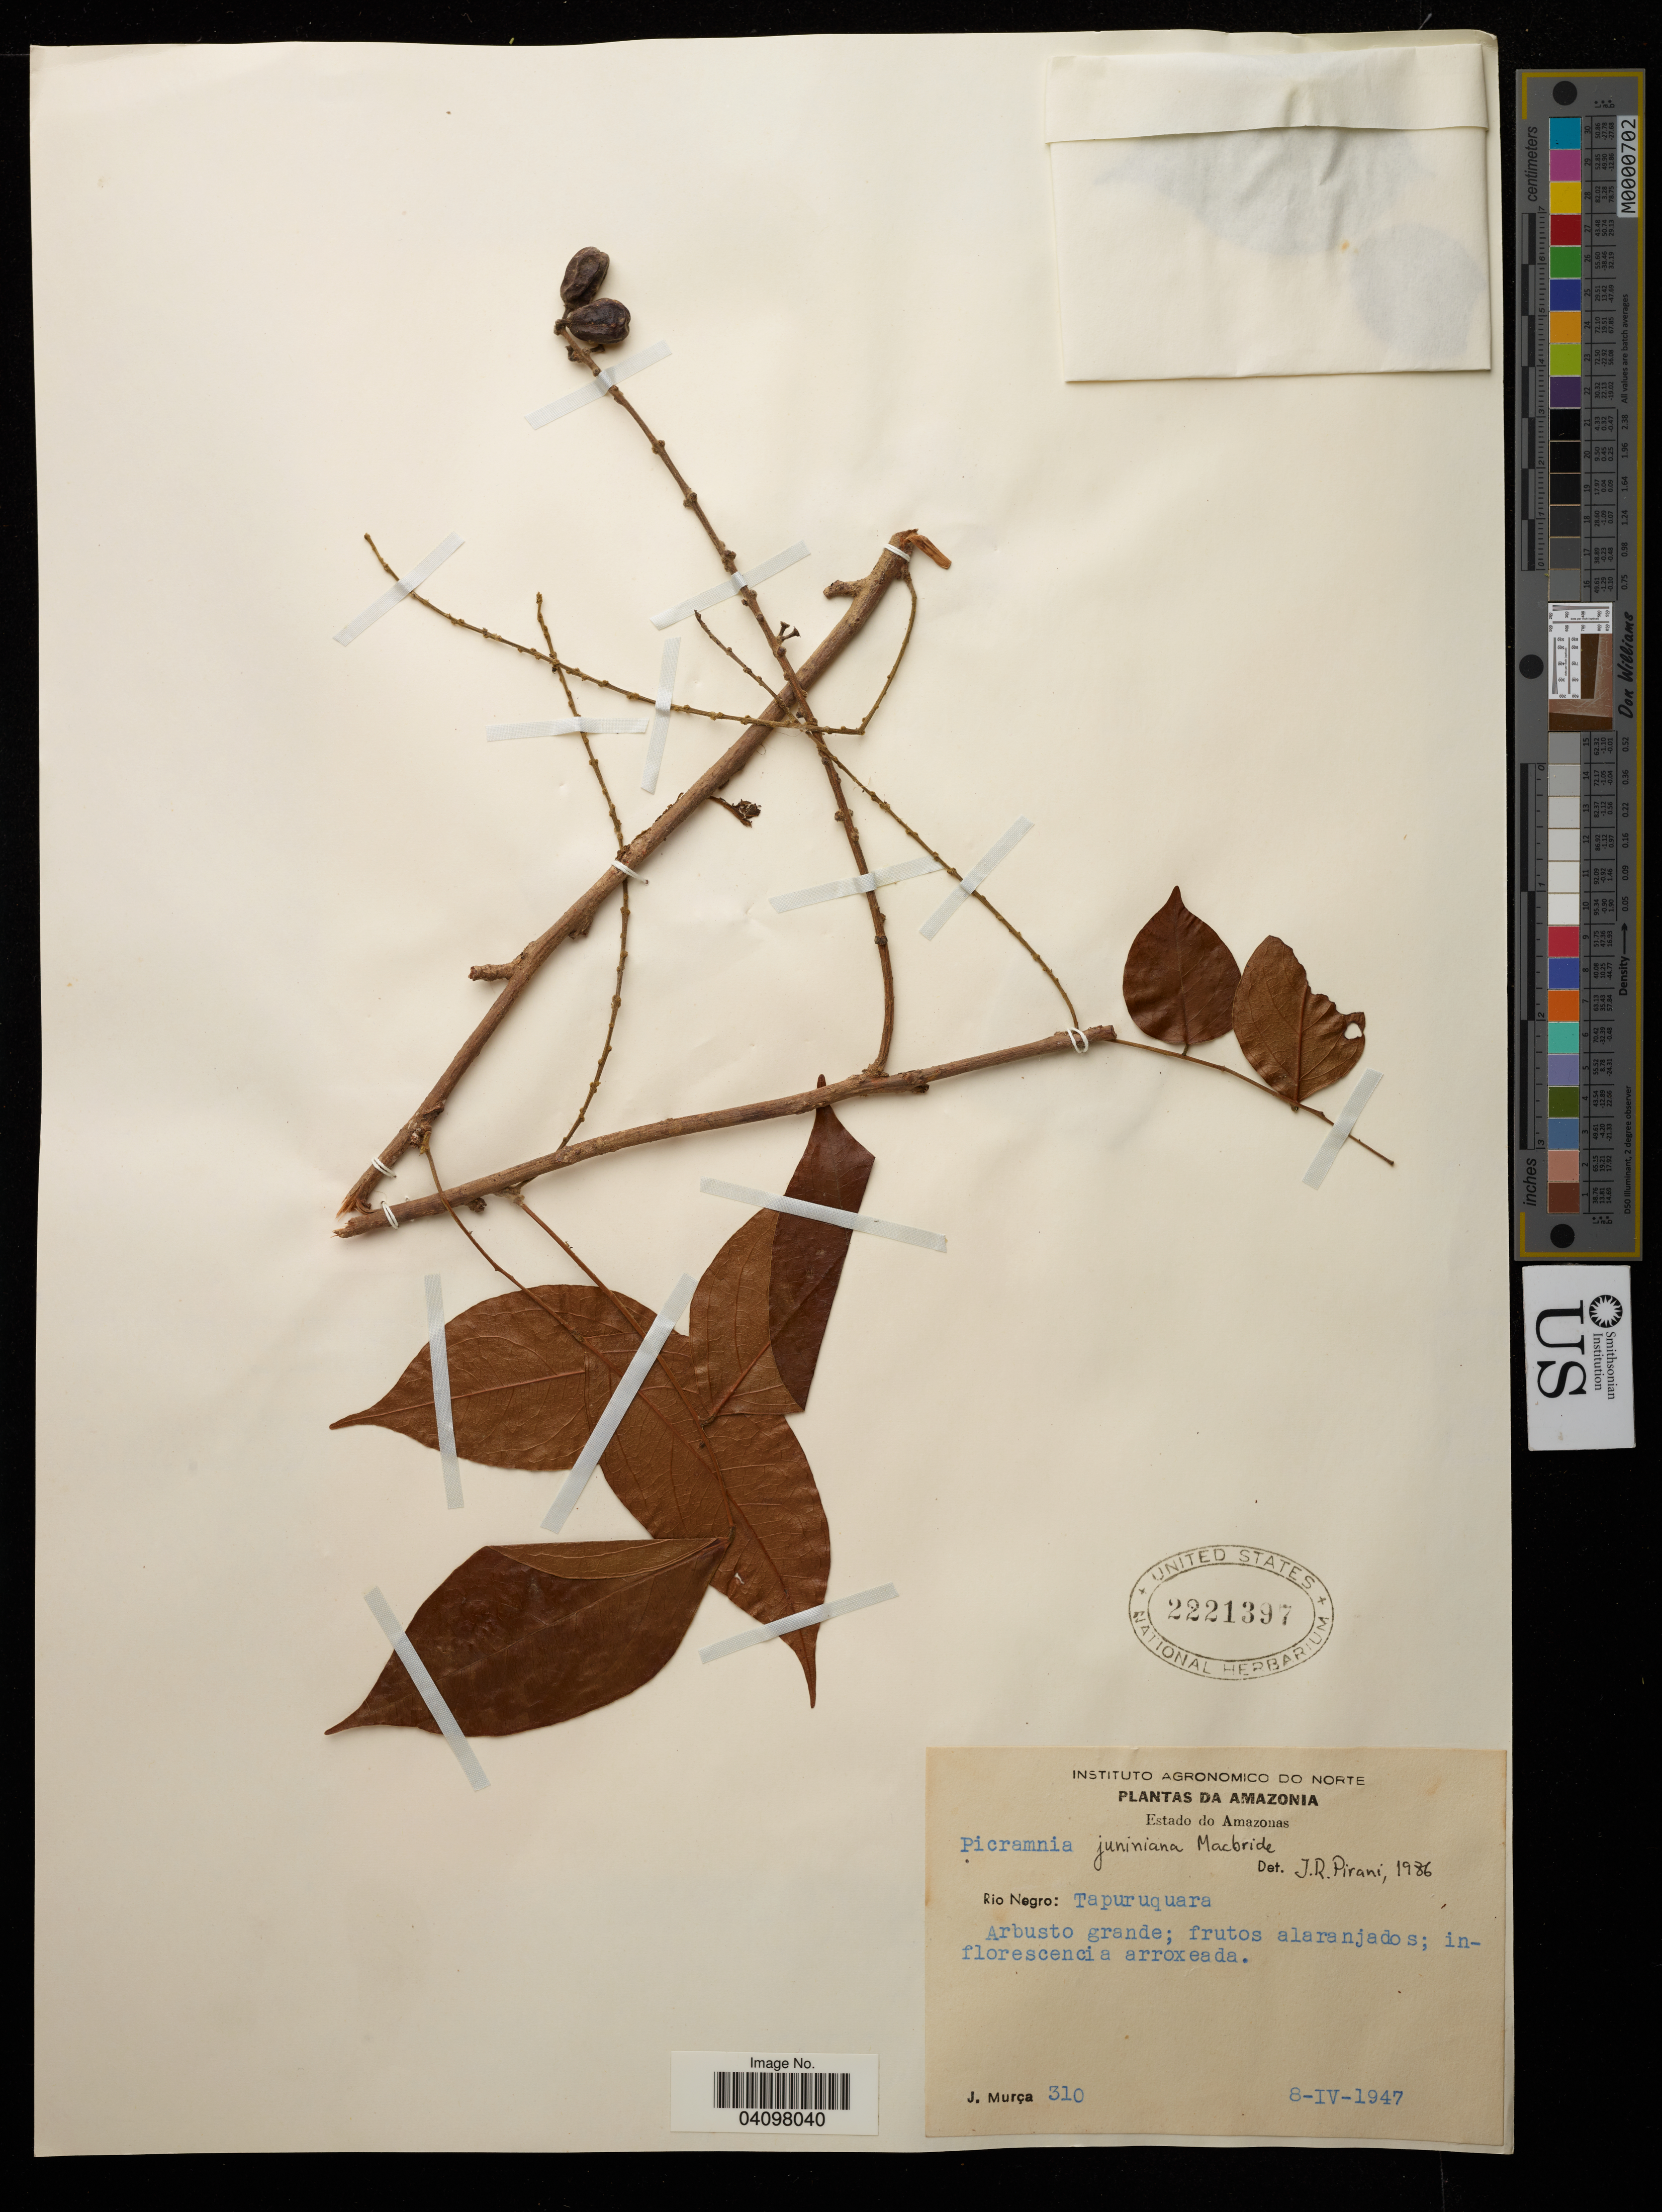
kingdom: Plantae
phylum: Tracheophyta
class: Magnoliopsida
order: Picramniales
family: Picramniaceae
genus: Picramnia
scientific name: Picramnia juniniana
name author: J.F. Macbr.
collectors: J. Murca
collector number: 310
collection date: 1947-04-08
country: Brazil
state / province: Amazonas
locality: Amazonia. Rio Negro: Tapuruquara.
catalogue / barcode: US 2221397